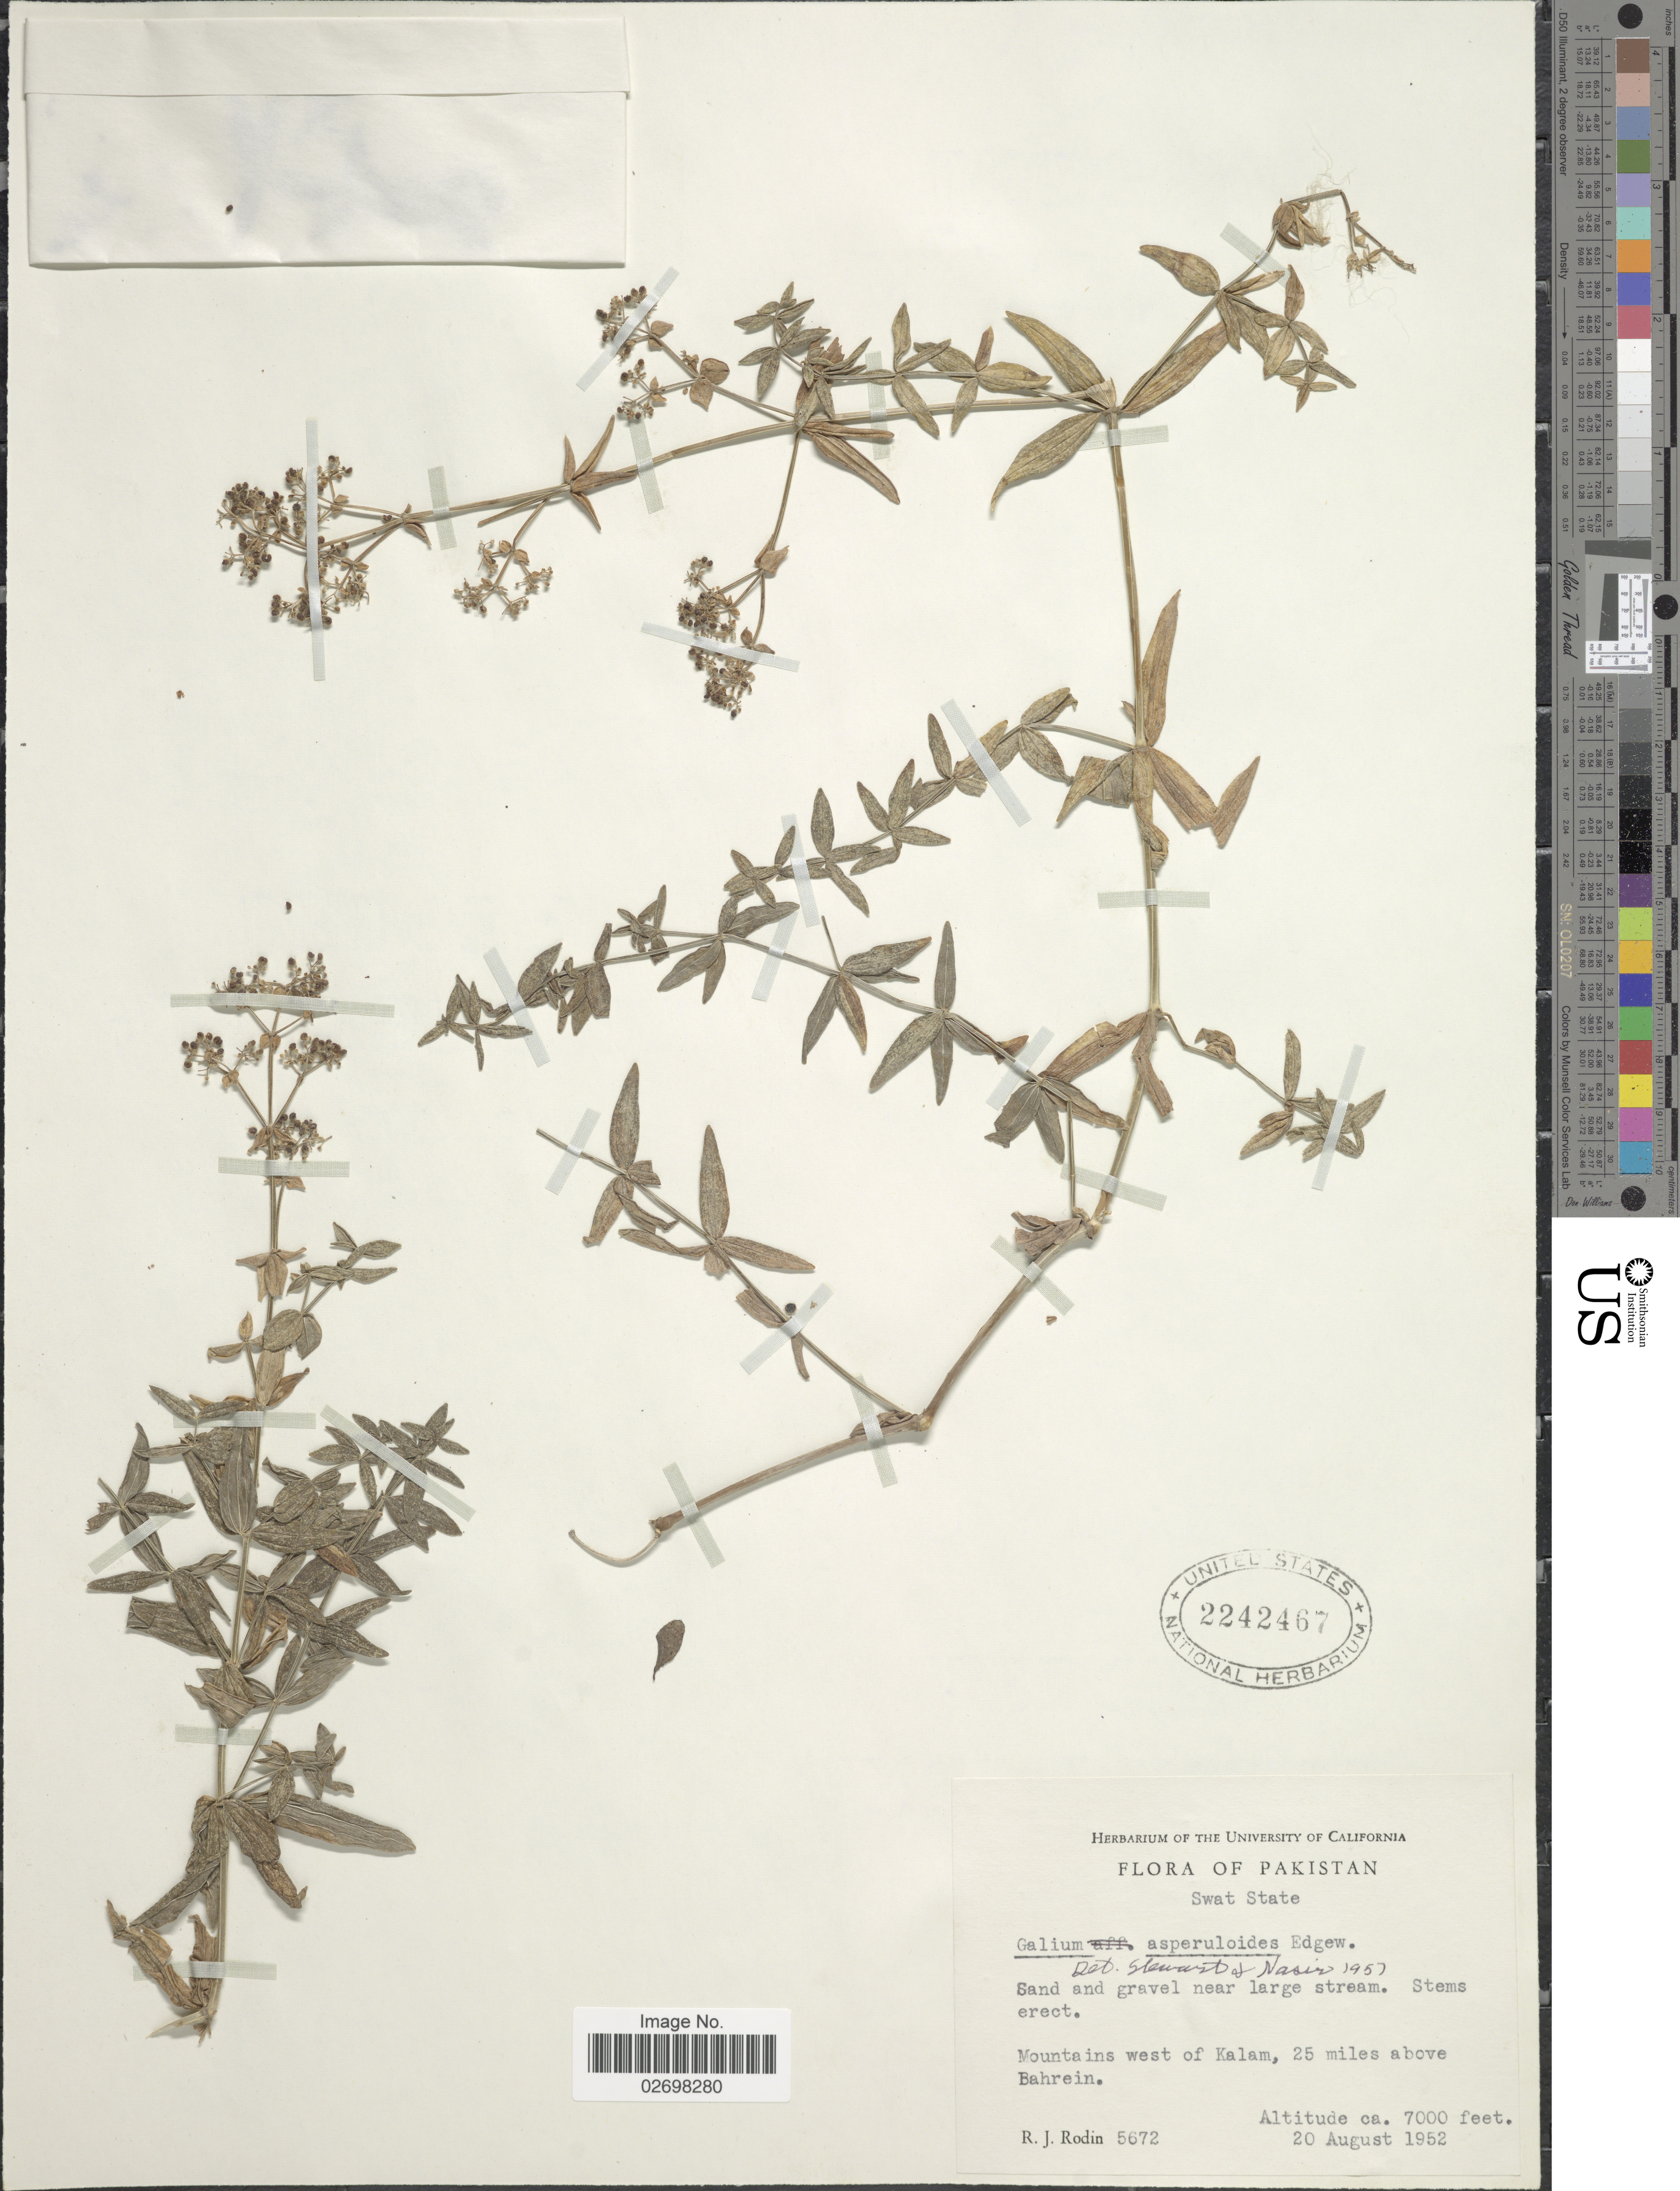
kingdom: Plantae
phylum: Tracheophyta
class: Magnoliopsida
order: Gentianales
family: Rubiaceae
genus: Galium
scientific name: Galium asperuloides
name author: Edgew.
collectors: R. J. Rodin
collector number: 5672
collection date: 1952-08-20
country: Pakistan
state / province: Khyber Pakhtunkhwa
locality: Swat State, Mountains west of Kalam, 25 miles above Bahrein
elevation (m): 2134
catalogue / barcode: US 2242467